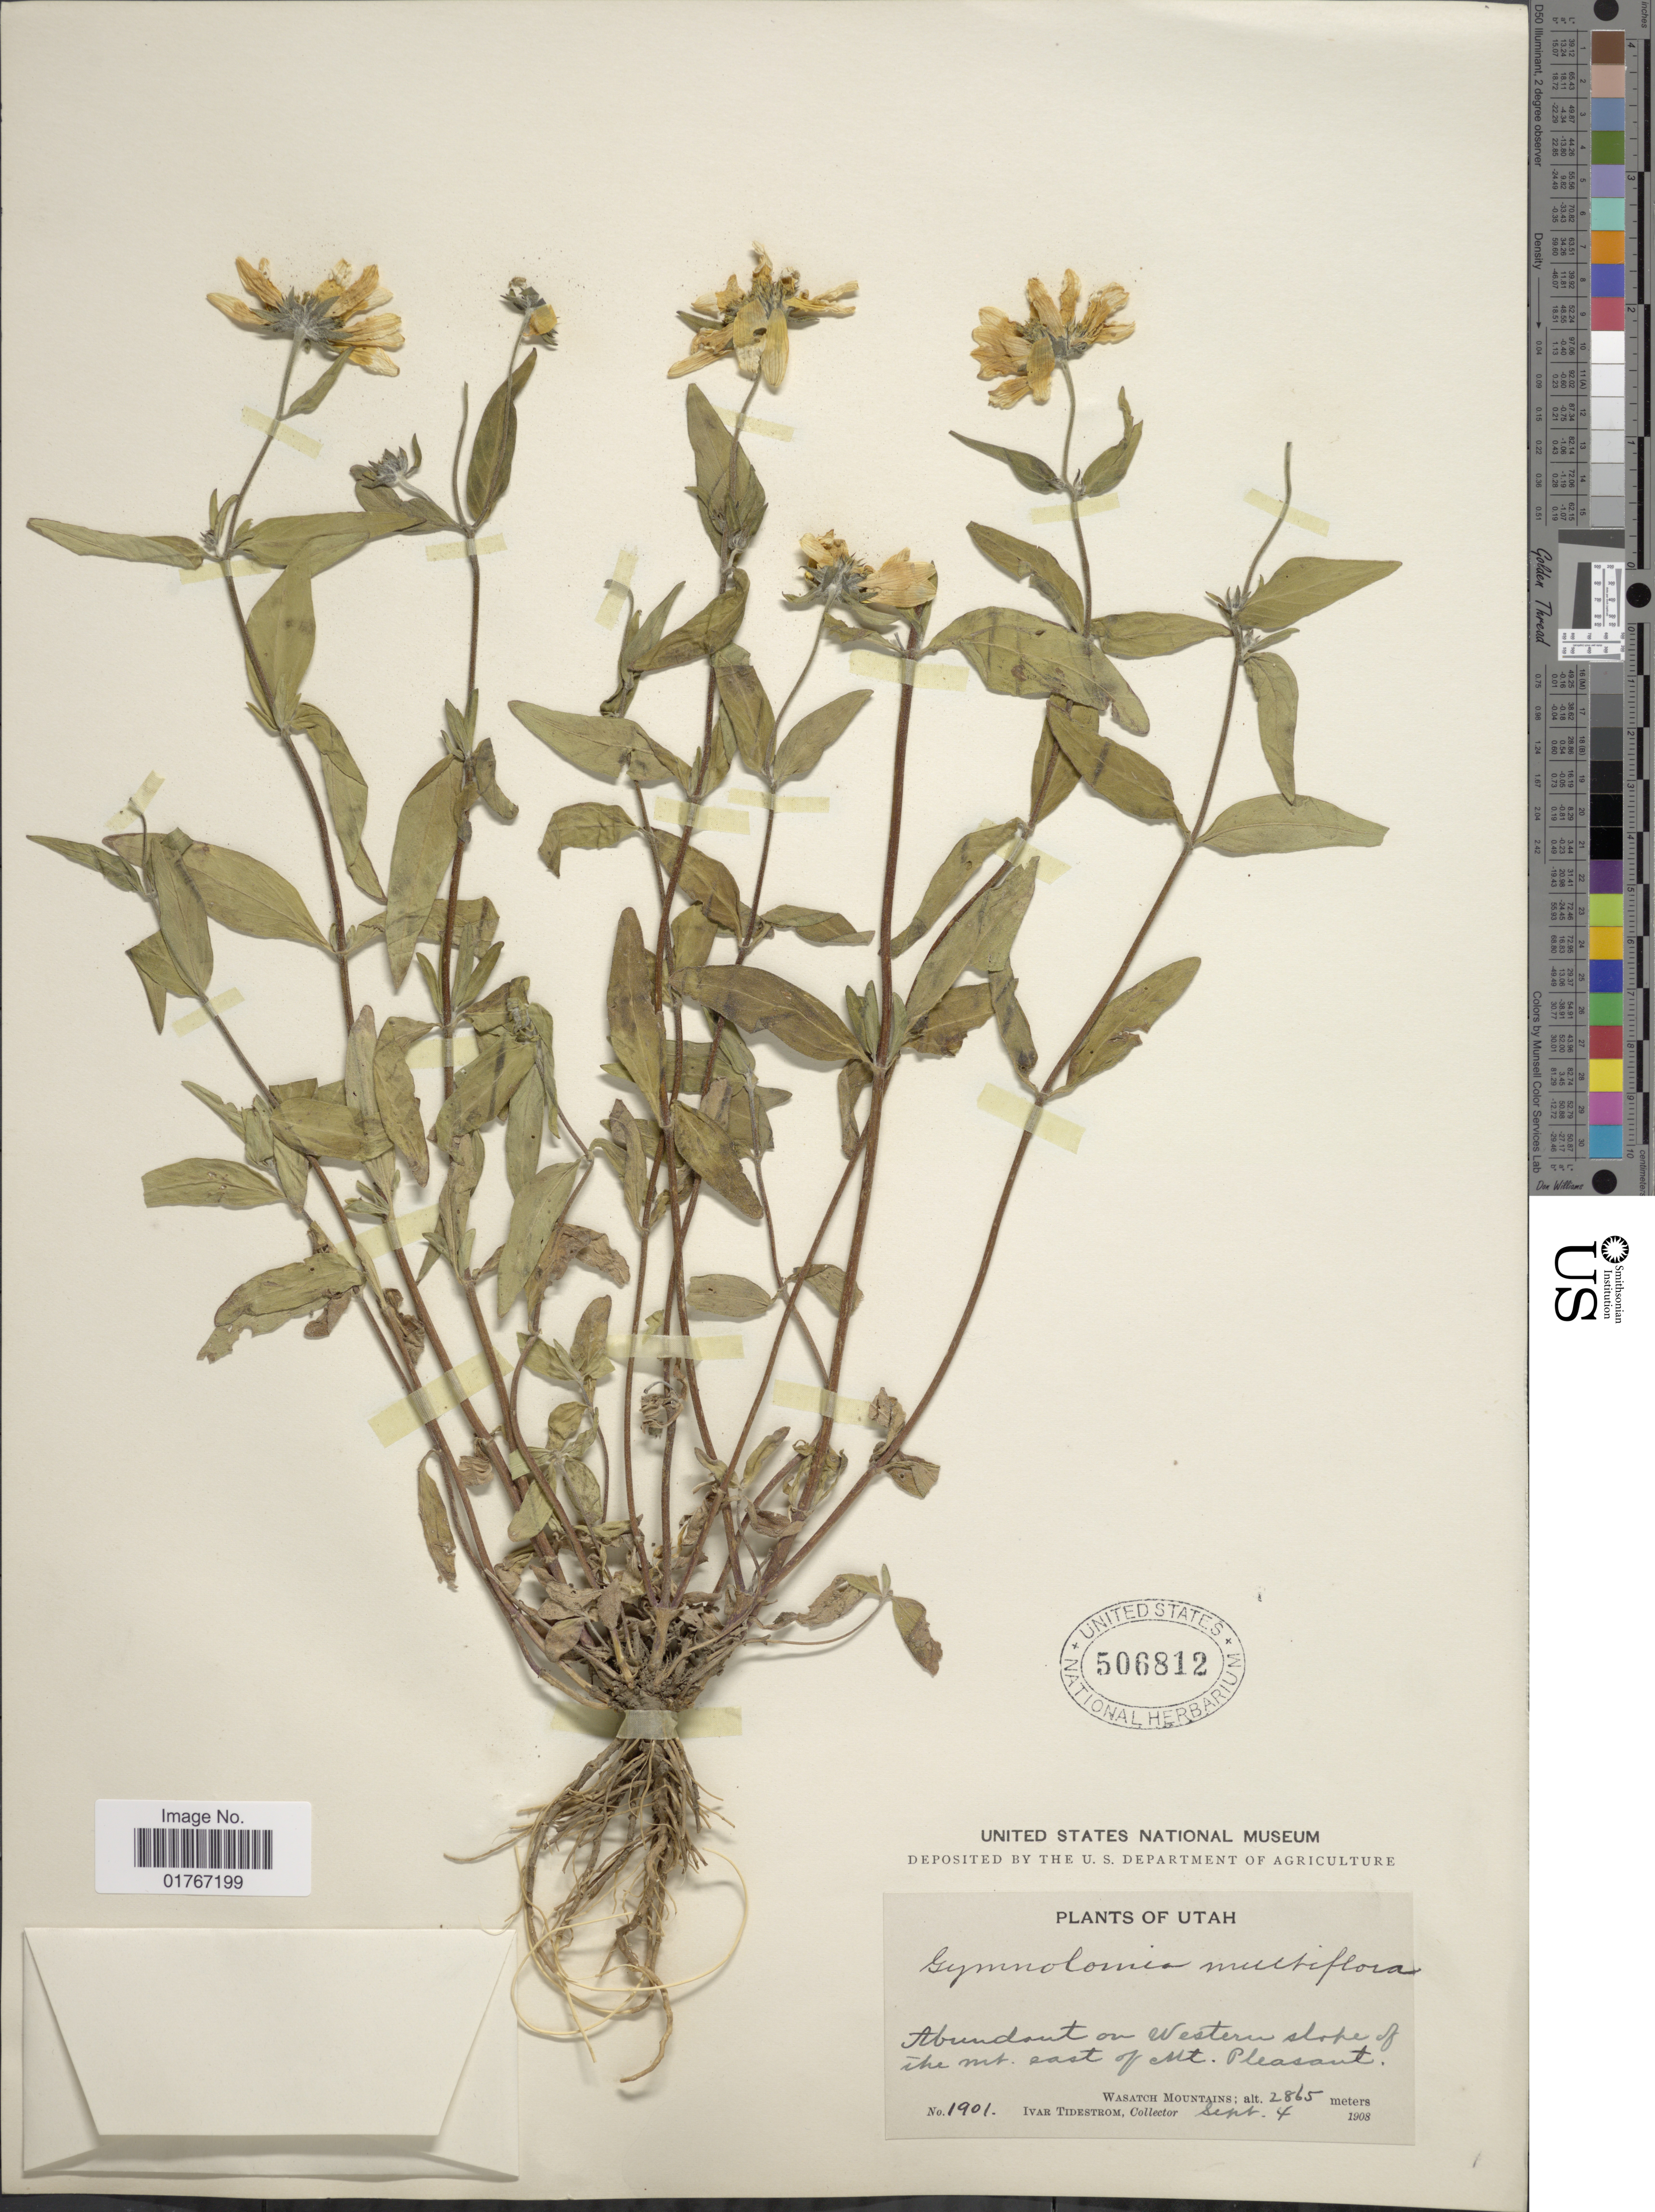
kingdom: Plantae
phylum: Tracheophyta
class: Magnoliopsida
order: Asterales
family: Asteraceae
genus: Heliomeris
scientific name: Heliomeris multiflora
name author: Nutt.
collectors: I. F. Tidestrom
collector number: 1901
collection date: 1908-09-04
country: United States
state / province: Utah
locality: Abundant on Western slope of the Mt east of Mt Pleasant, Wasatch Mountain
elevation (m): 2865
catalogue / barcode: US 506812